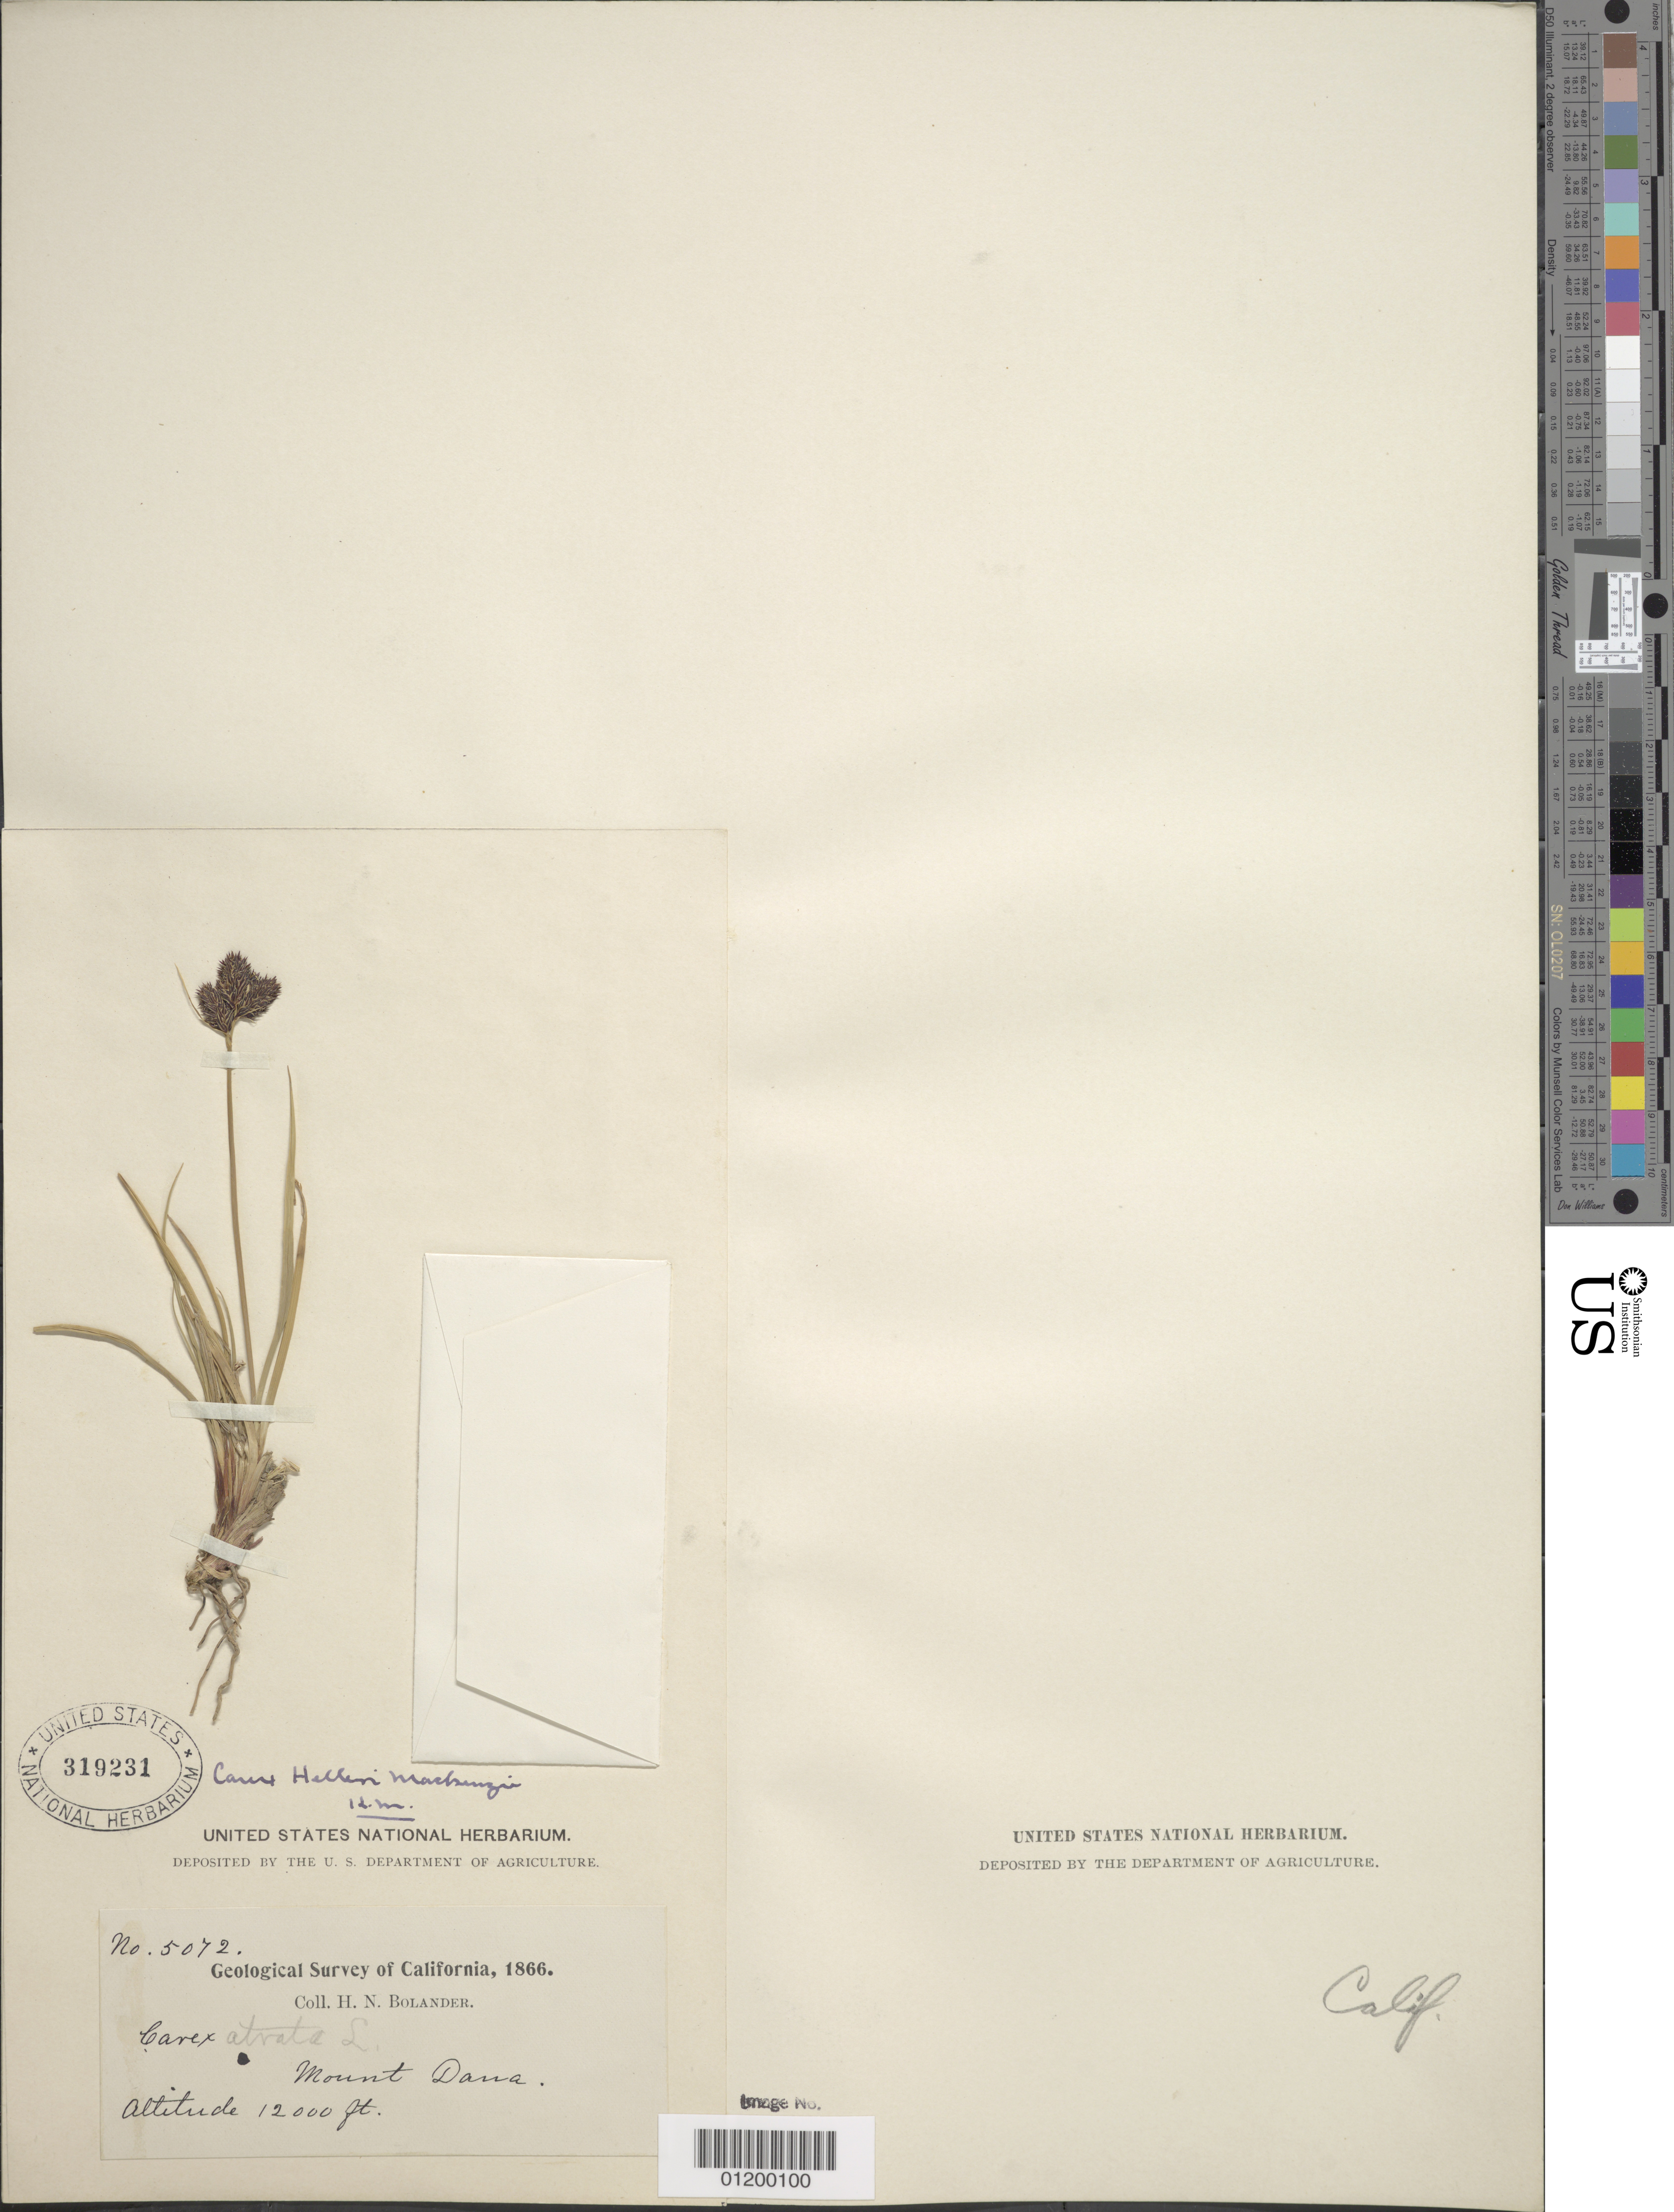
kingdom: Plantae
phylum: Tracheophyta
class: Liliopsida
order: Poales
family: Cyperaceae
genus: Carex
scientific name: Carex helleri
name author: Mack.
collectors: H. Bolander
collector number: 5072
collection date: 1866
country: United States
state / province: California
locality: Mount Dana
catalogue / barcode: US 319231